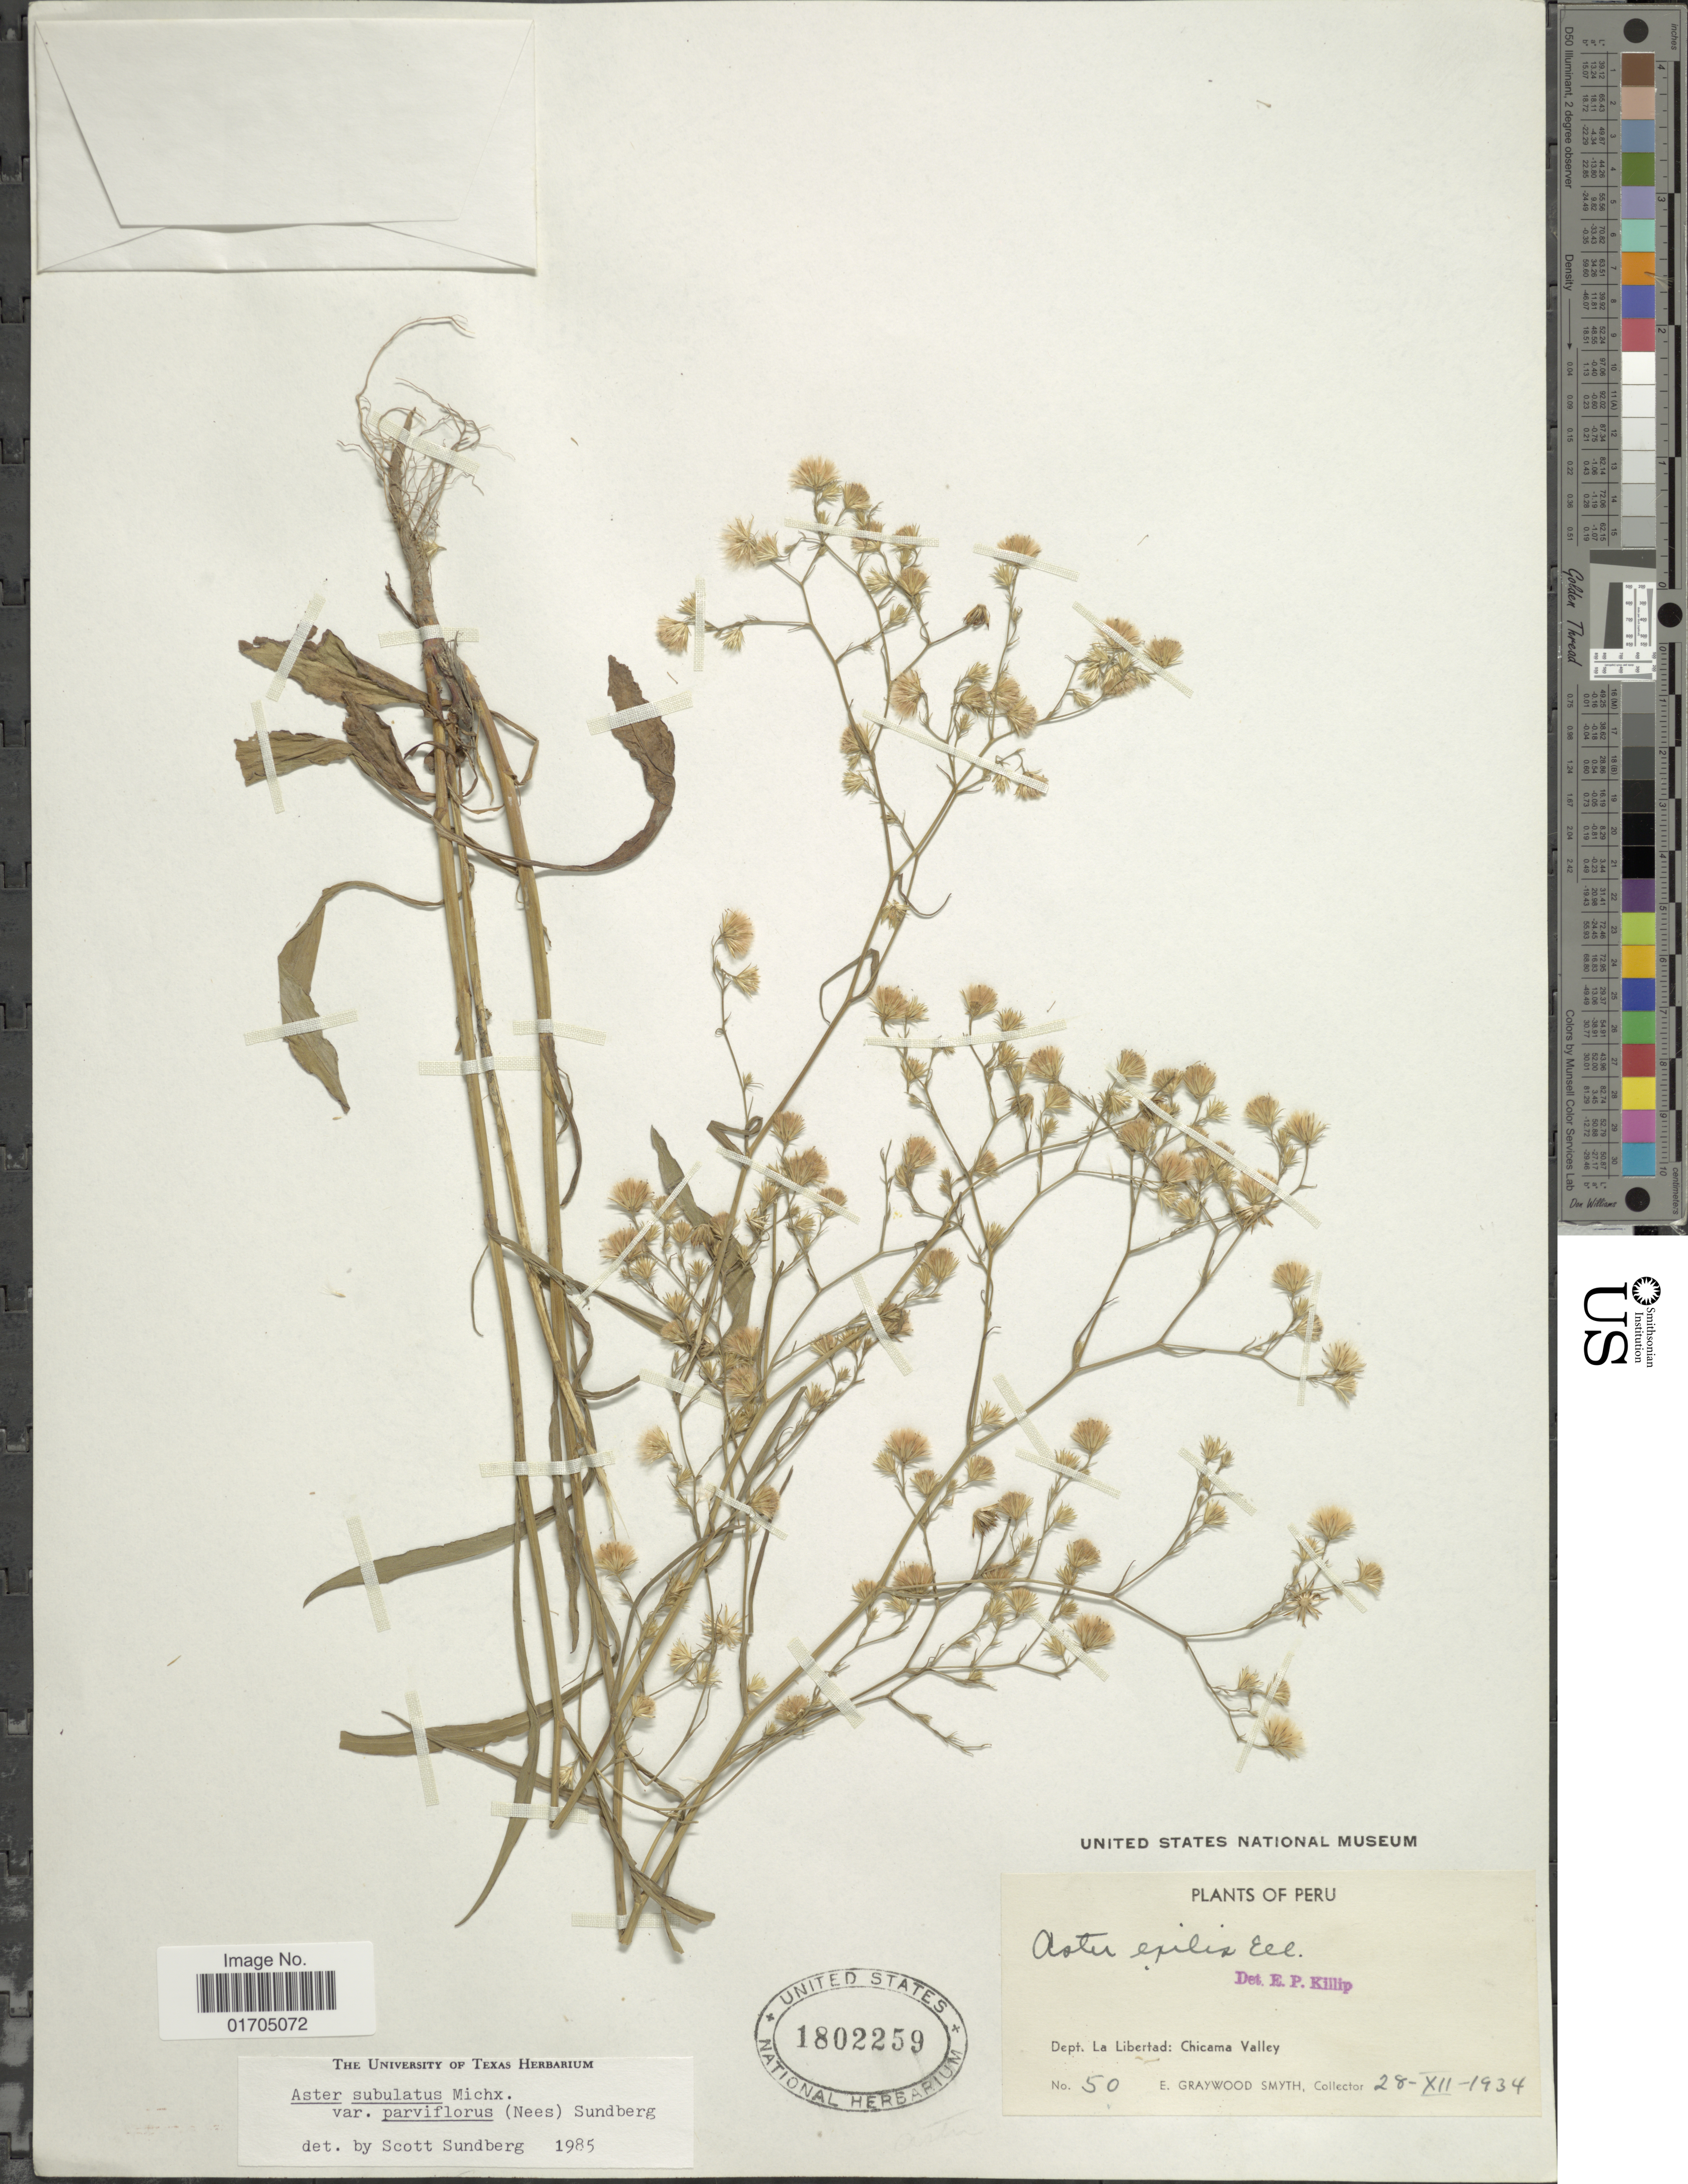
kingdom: Plantae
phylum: Tracheophyta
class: Magnoliopsida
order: Asterales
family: Asteraceae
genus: Symphyotrichum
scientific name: Symphyotrichum subulatum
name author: (Michx.) G.L. Nesom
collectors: E. G. Smyth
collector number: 50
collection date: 1934-12-28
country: Peru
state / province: La Libertad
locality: Chicama Valley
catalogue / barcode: US 1802259